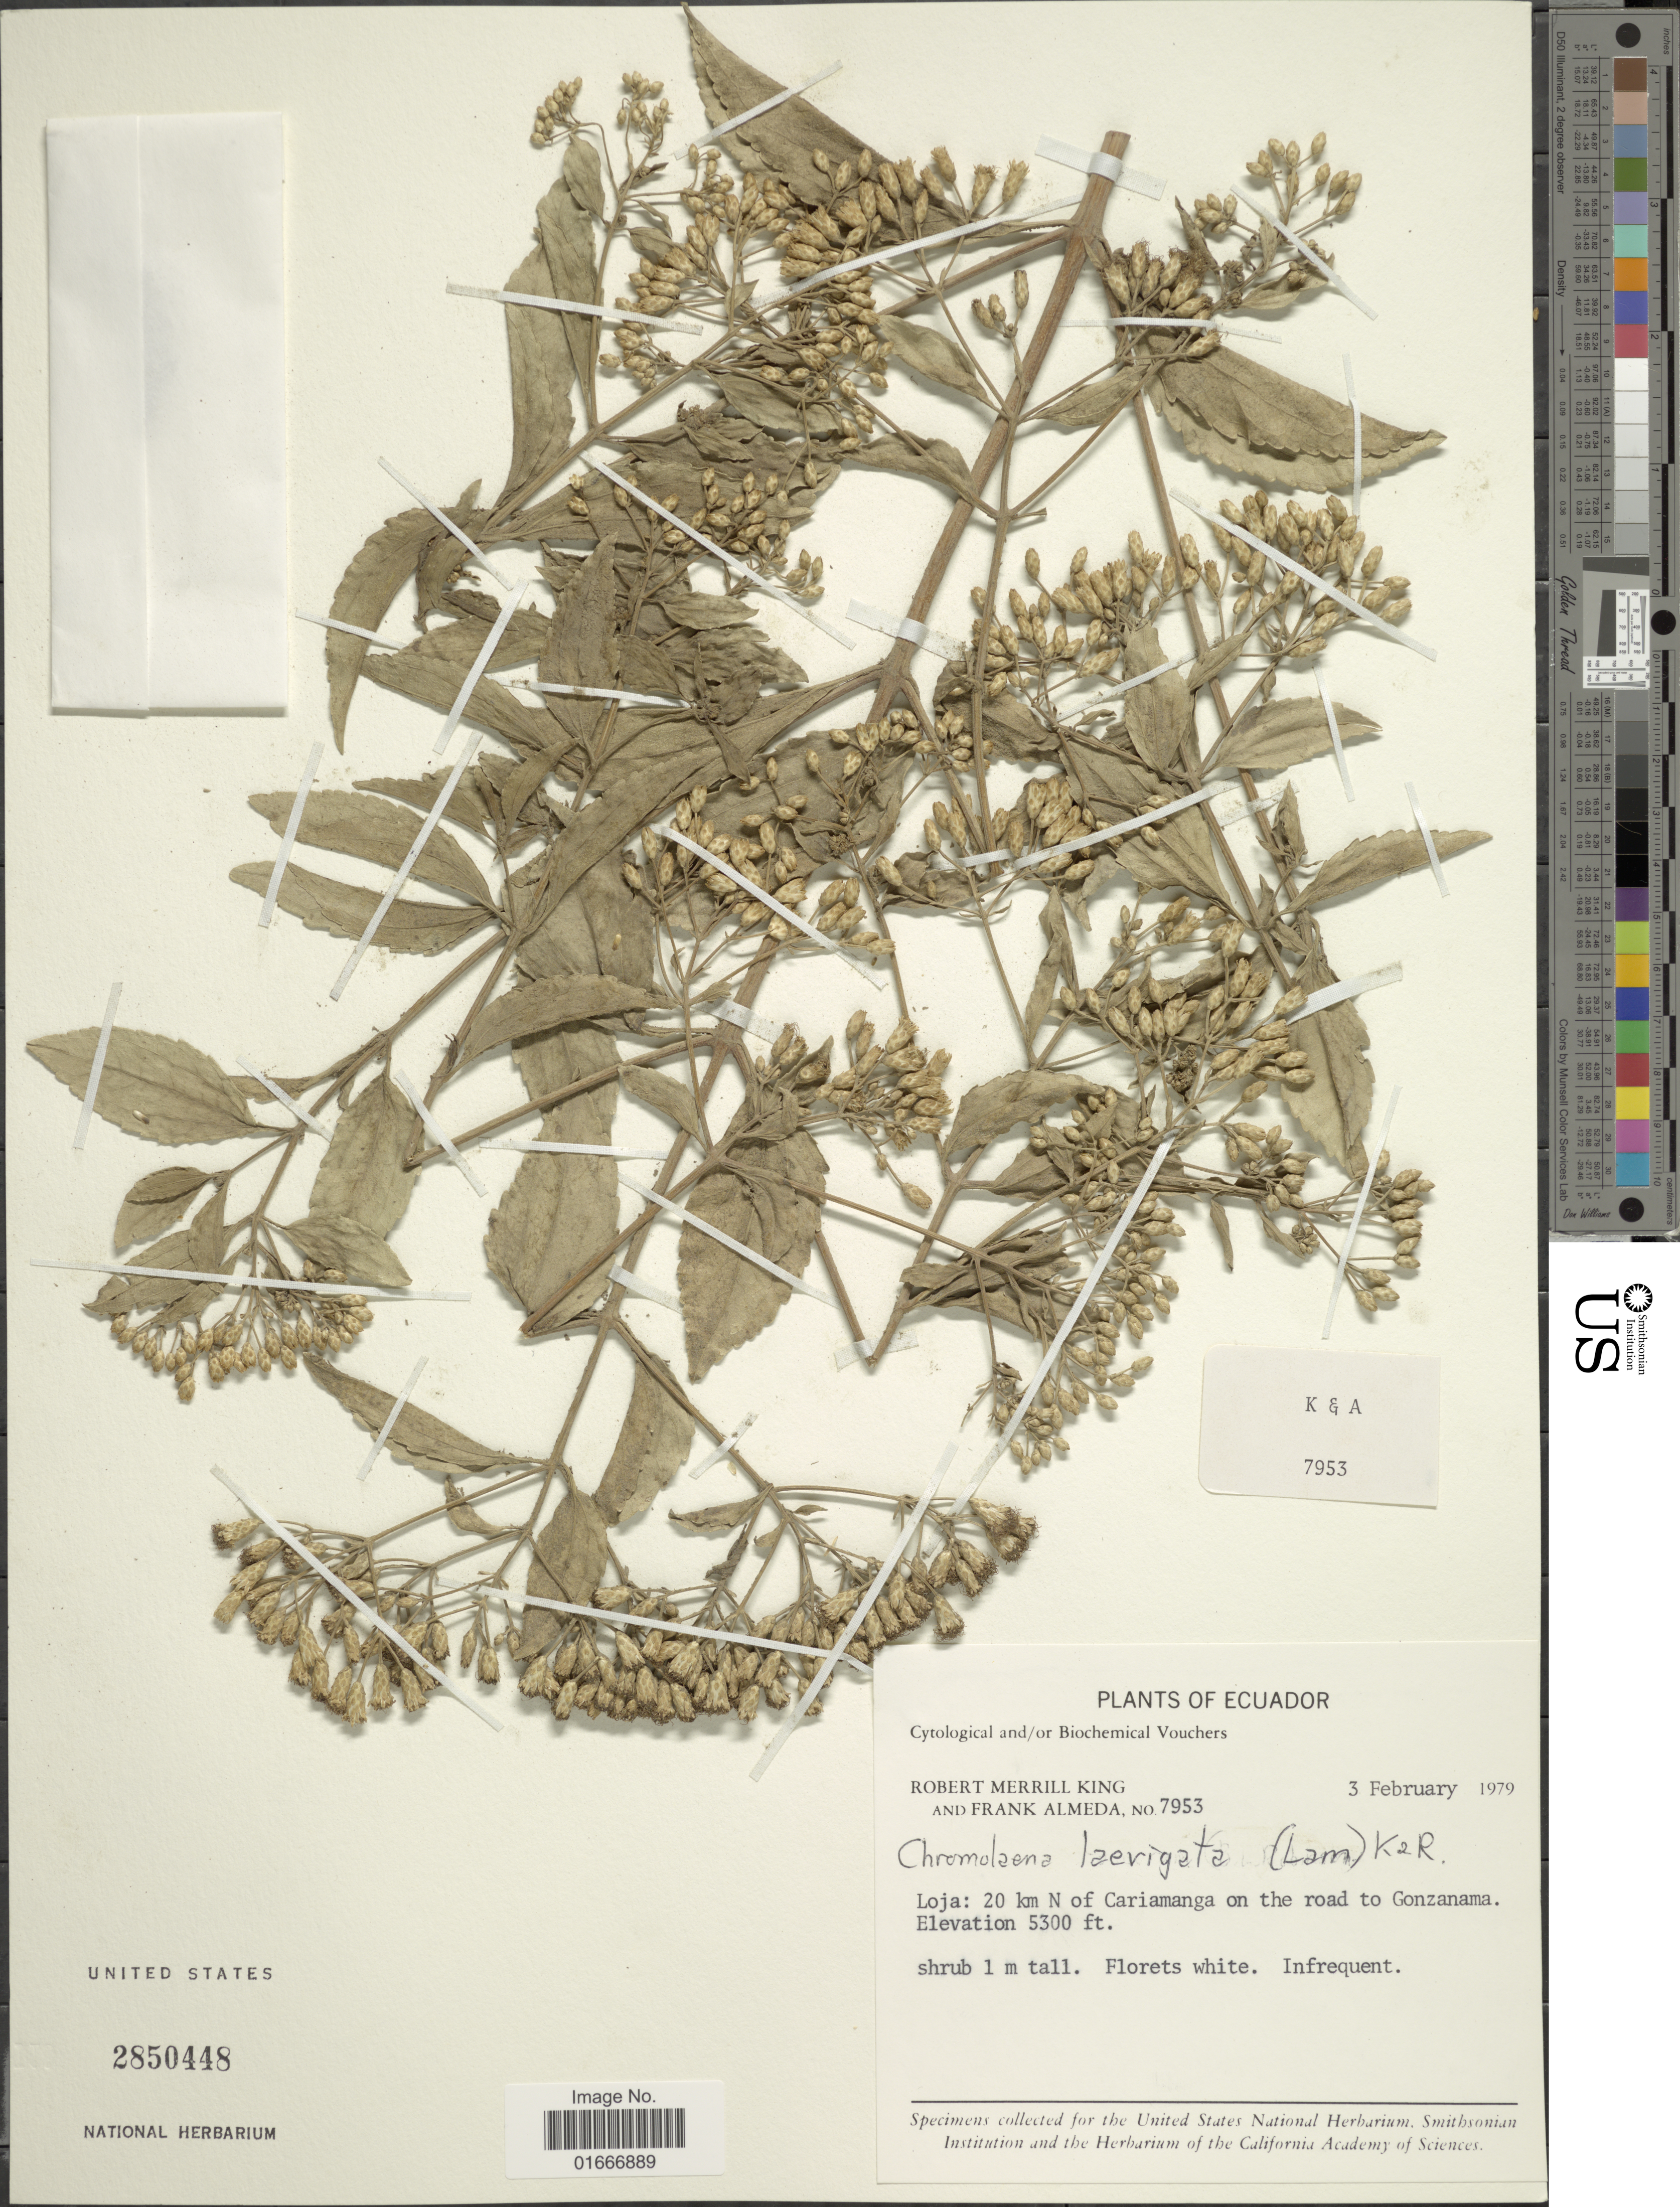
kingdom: Plantae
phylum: Tracheophyta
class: Magnoliopsida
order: Asterales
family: Asteraceae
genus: Chromolaena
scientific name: Chromolaena laevigata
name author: (Lam.) R.M. King & H. Rob.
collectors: R. M. King & R. Garvey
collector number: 7953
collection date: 1979-02-03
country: Ecuador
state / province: Loja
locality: Ecuador. Loja: 20 km n of Cariamanga on the road to Gonzanama.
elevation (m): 1615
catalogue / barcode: US 2850448